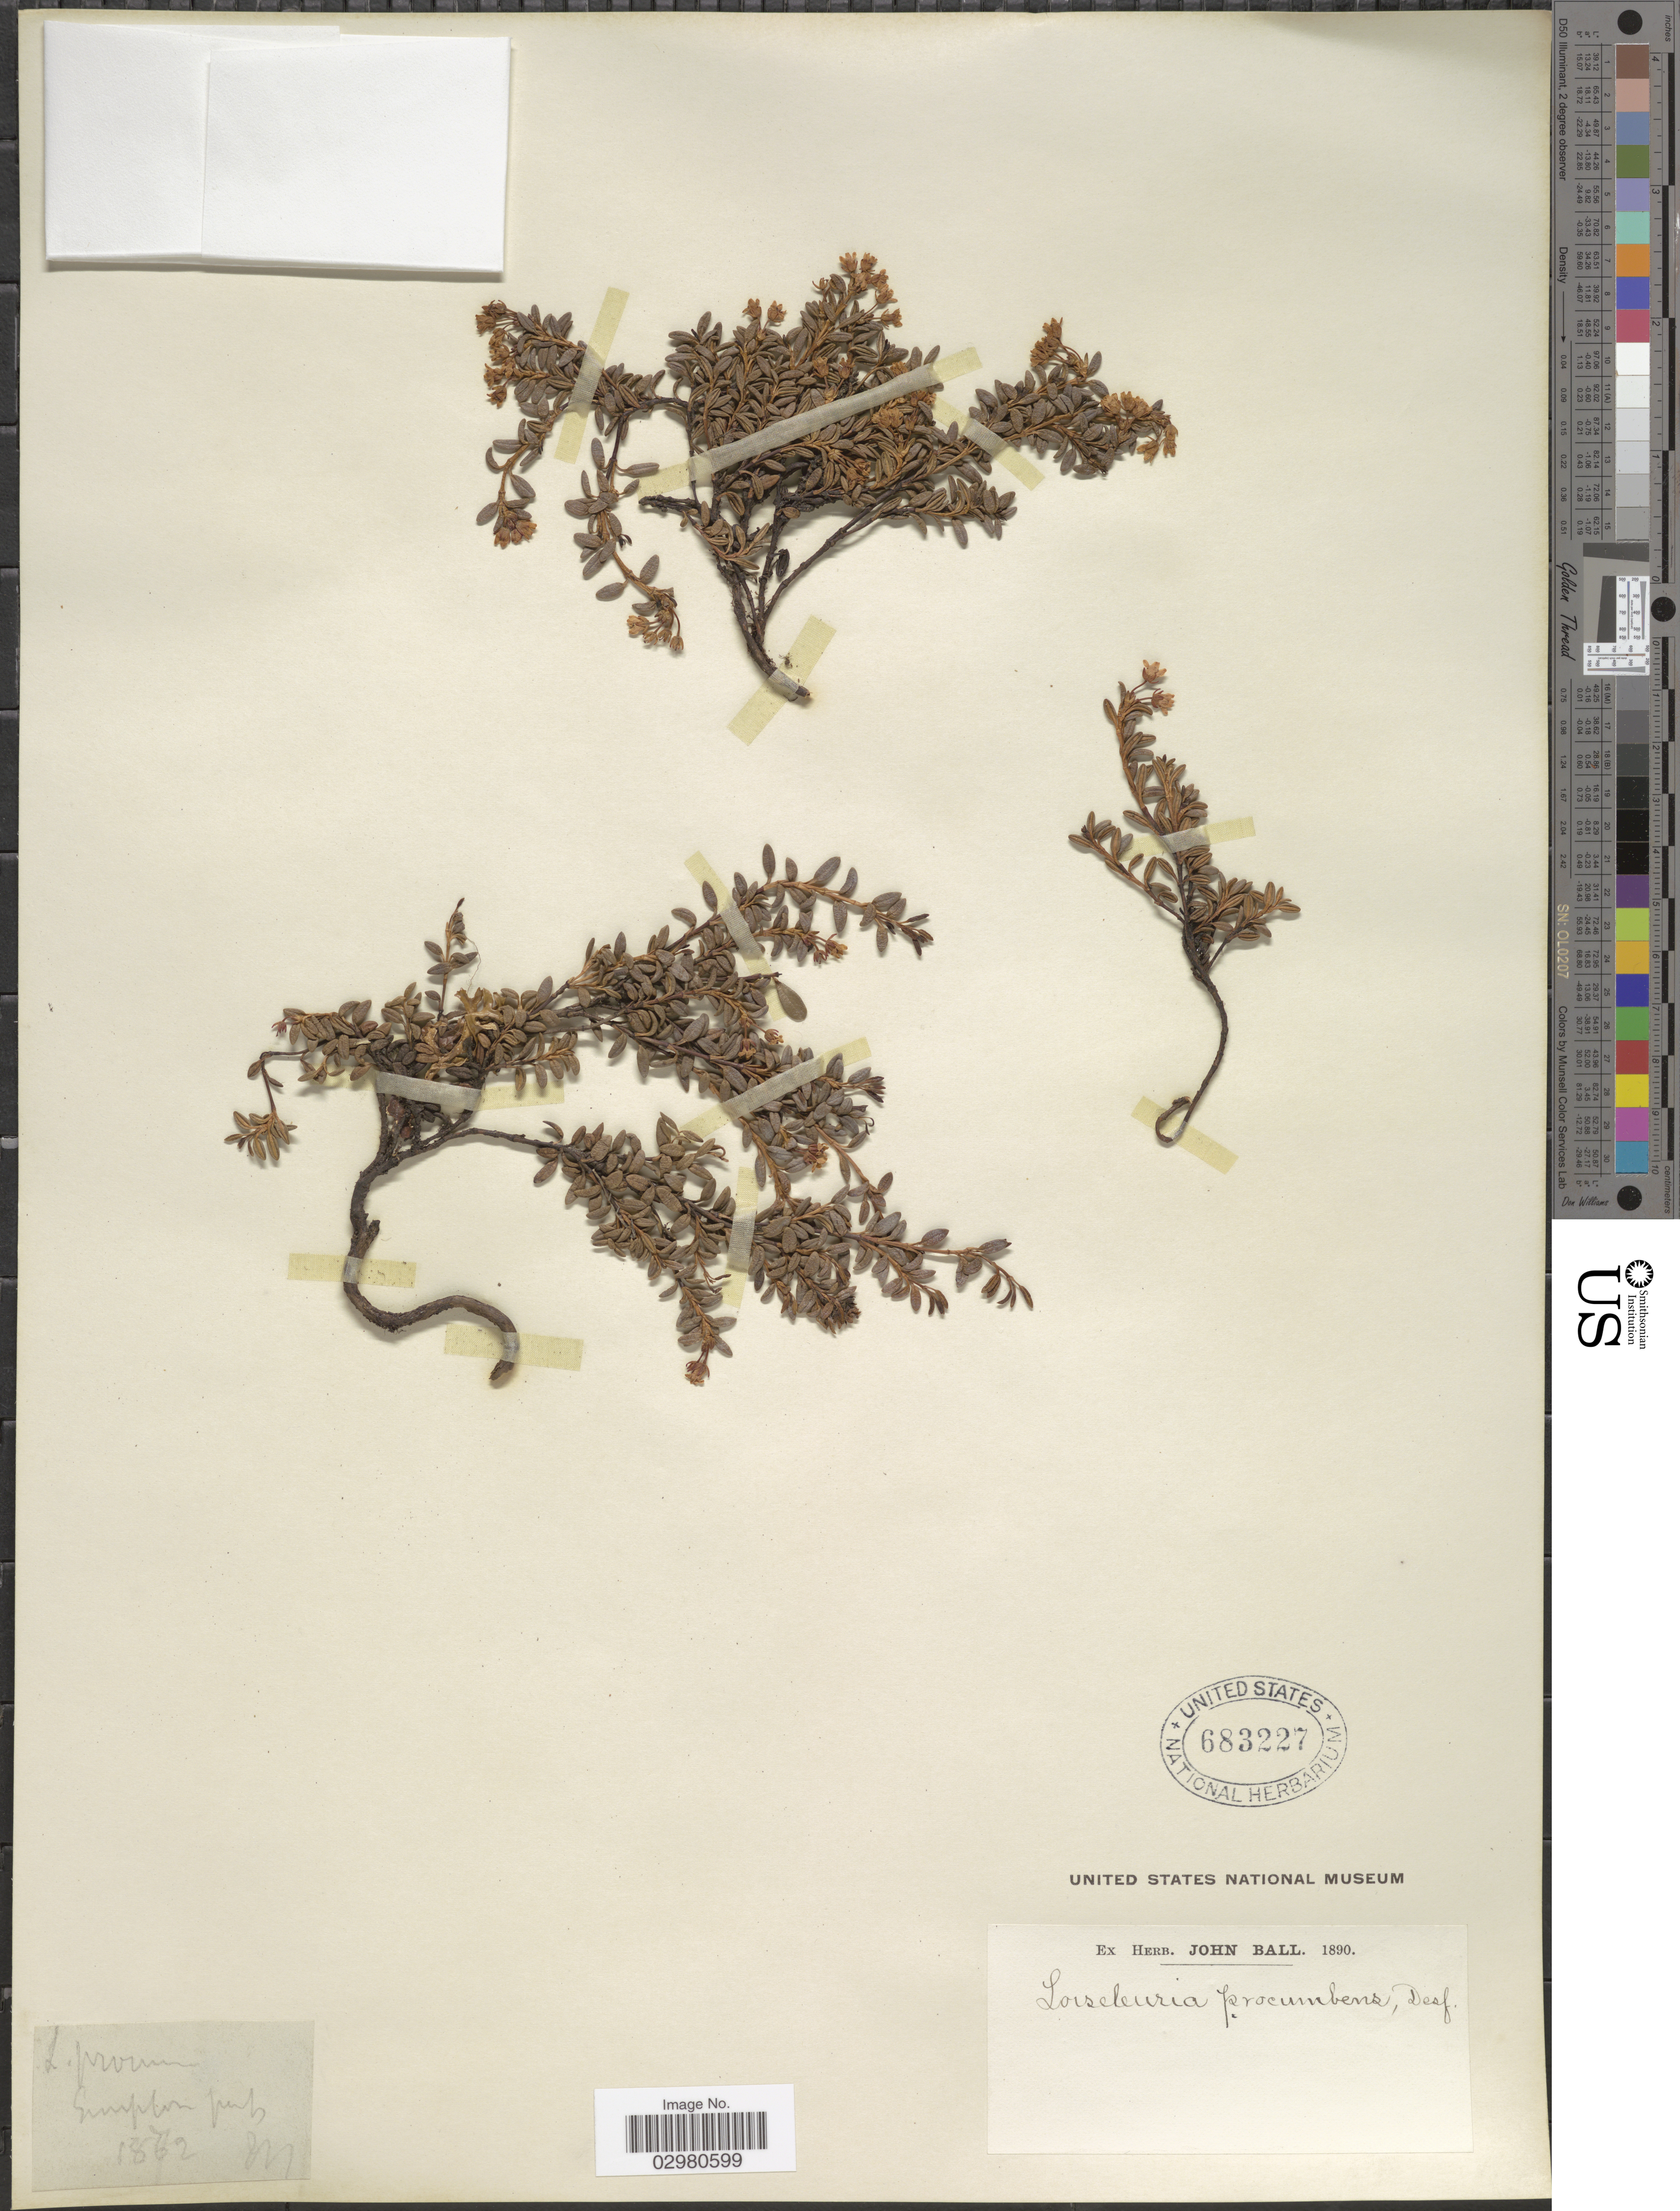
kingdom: Plantae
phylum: Tracheophyta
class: Magnoliopsida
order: Ericales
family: Ericaceae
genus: Loiseleuria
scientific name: Loiseleuria procumbens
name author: (L.) Desv.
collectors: J. Ball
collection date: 1872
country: Switzerland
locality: Simplon pass.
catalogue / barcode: US 683227